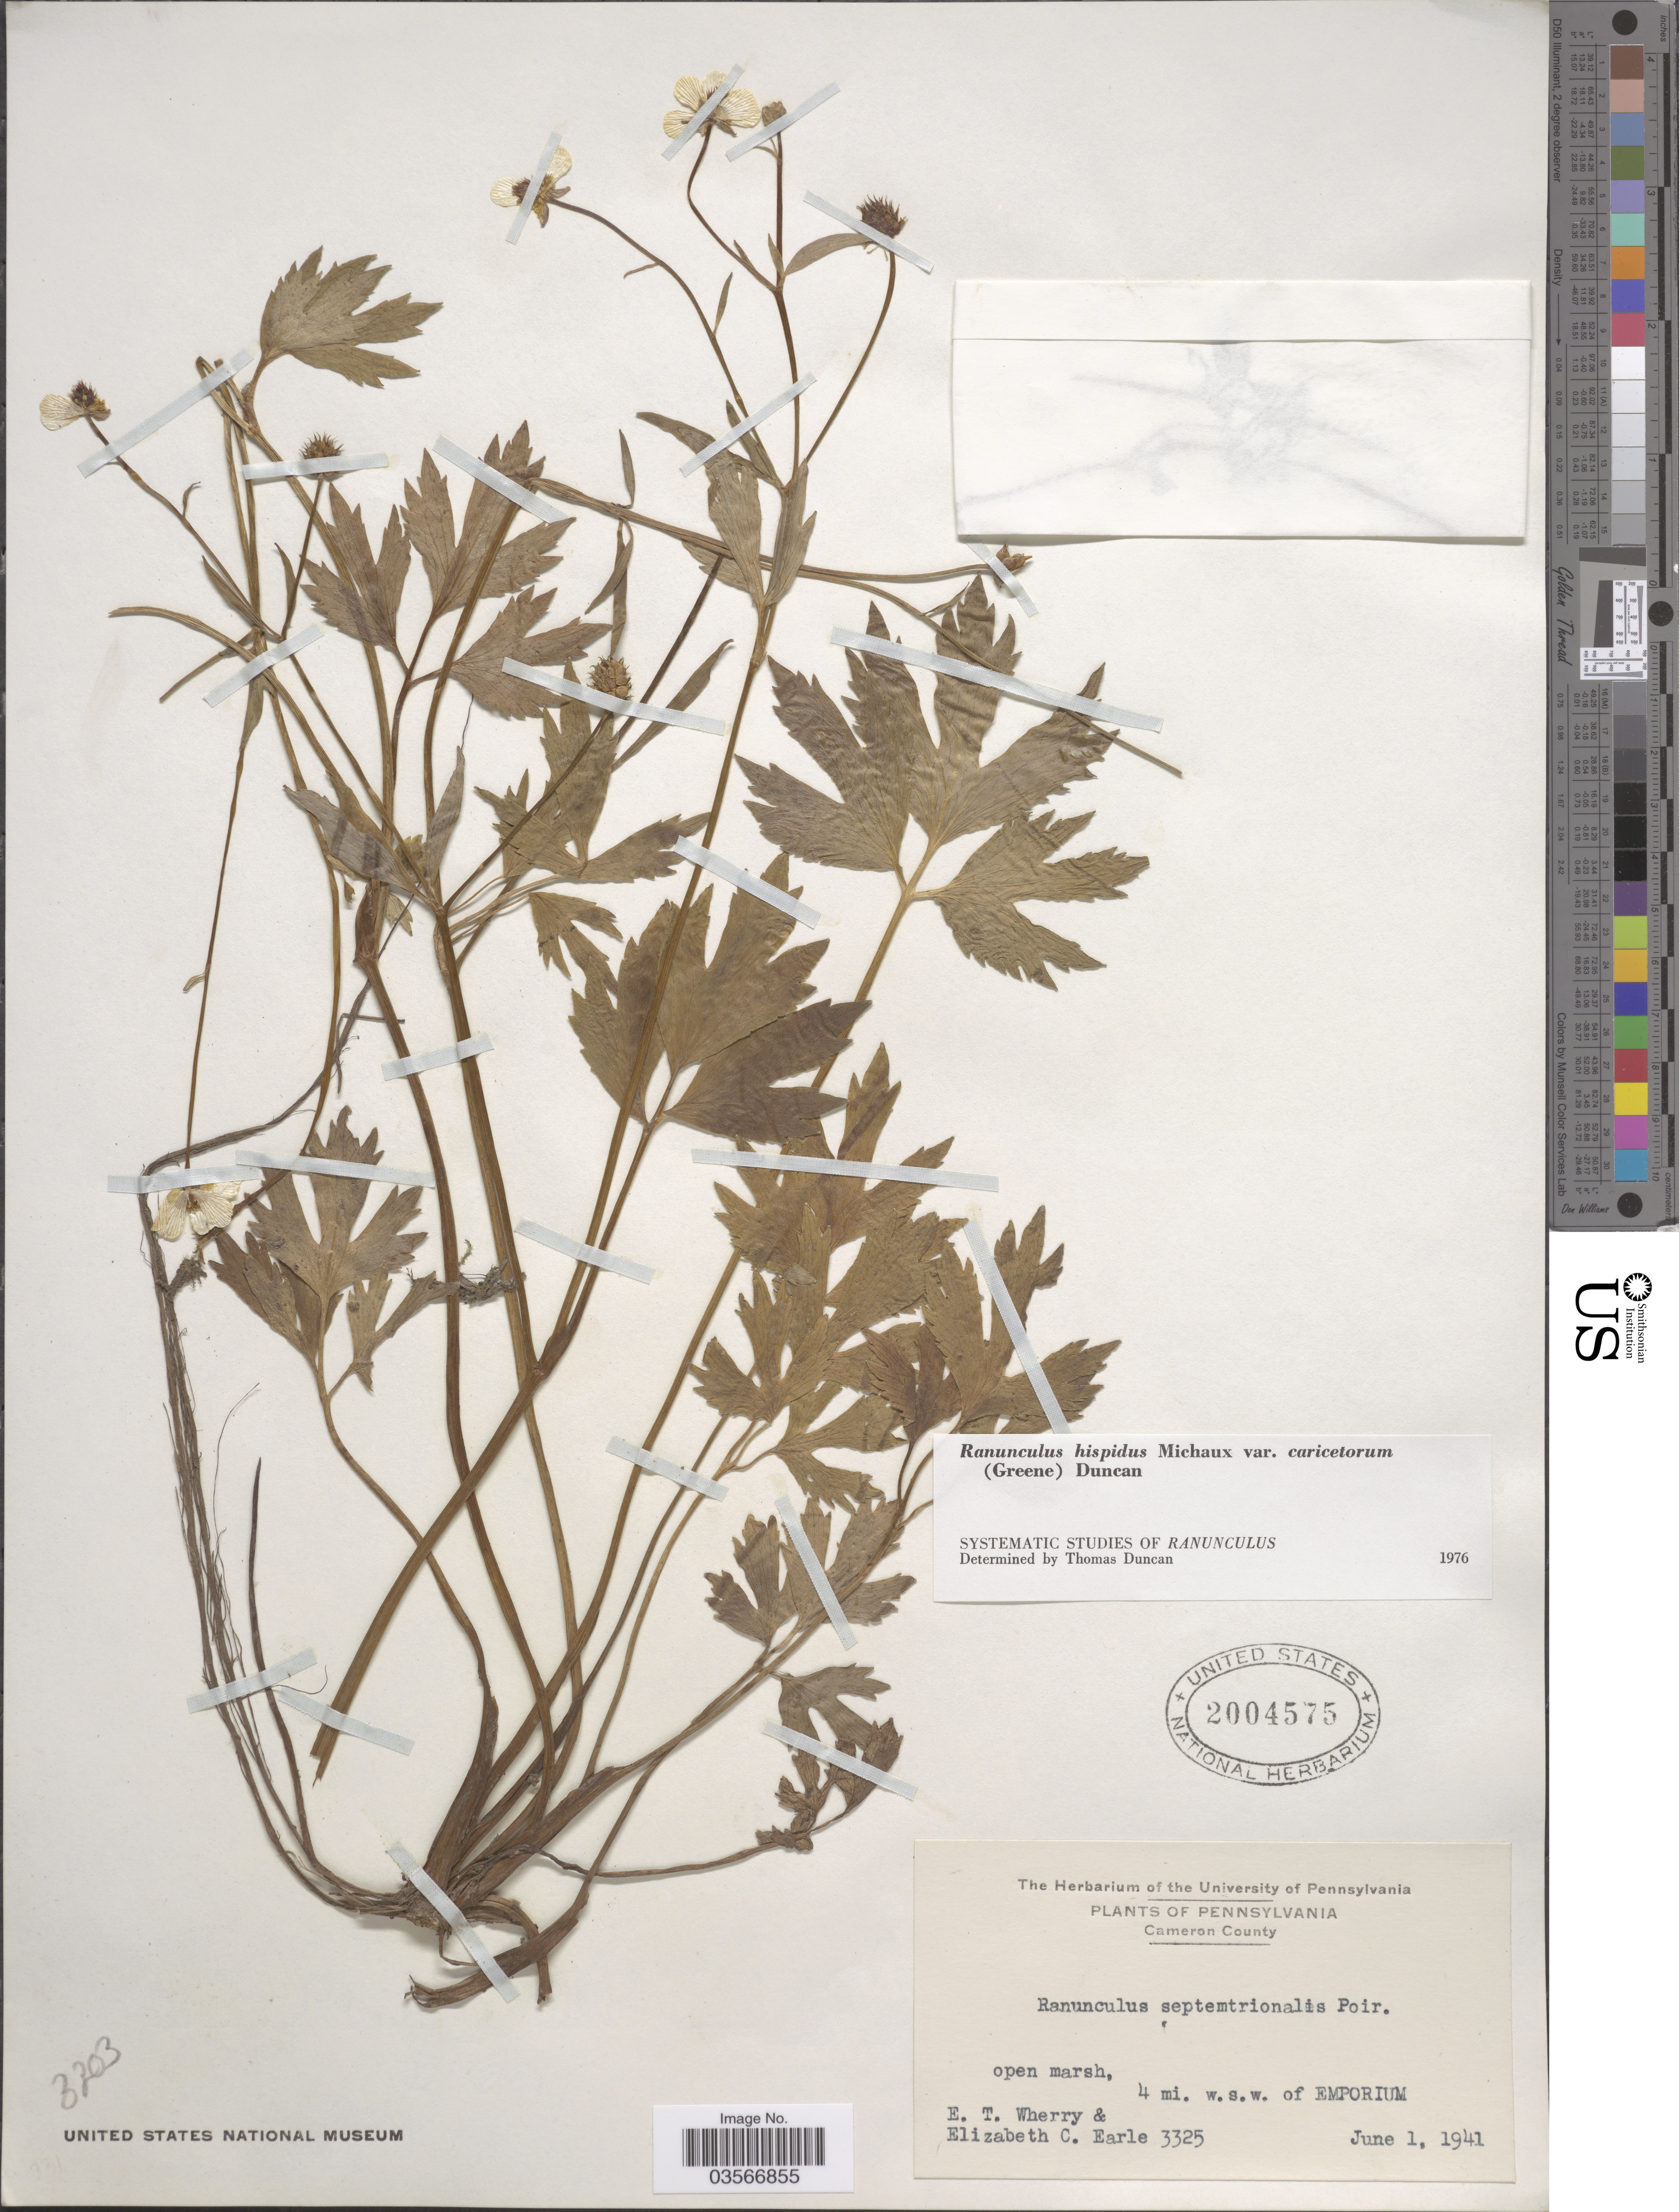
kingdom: Plantae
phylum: Tracheophyta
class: Magnoliopsida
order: Ranunculales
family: Ranunculaceae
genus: Ranunculus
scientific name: Ranunculus hispidus var. caricetorum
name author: Michx.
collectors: E. T. Wherry & E. C. Earle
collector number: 3325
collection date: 1941-06-01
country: United States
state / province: Pennsylvania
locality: Cameron County. 4 mi. w.s.w. of Emporium.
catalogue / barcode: US 2004575